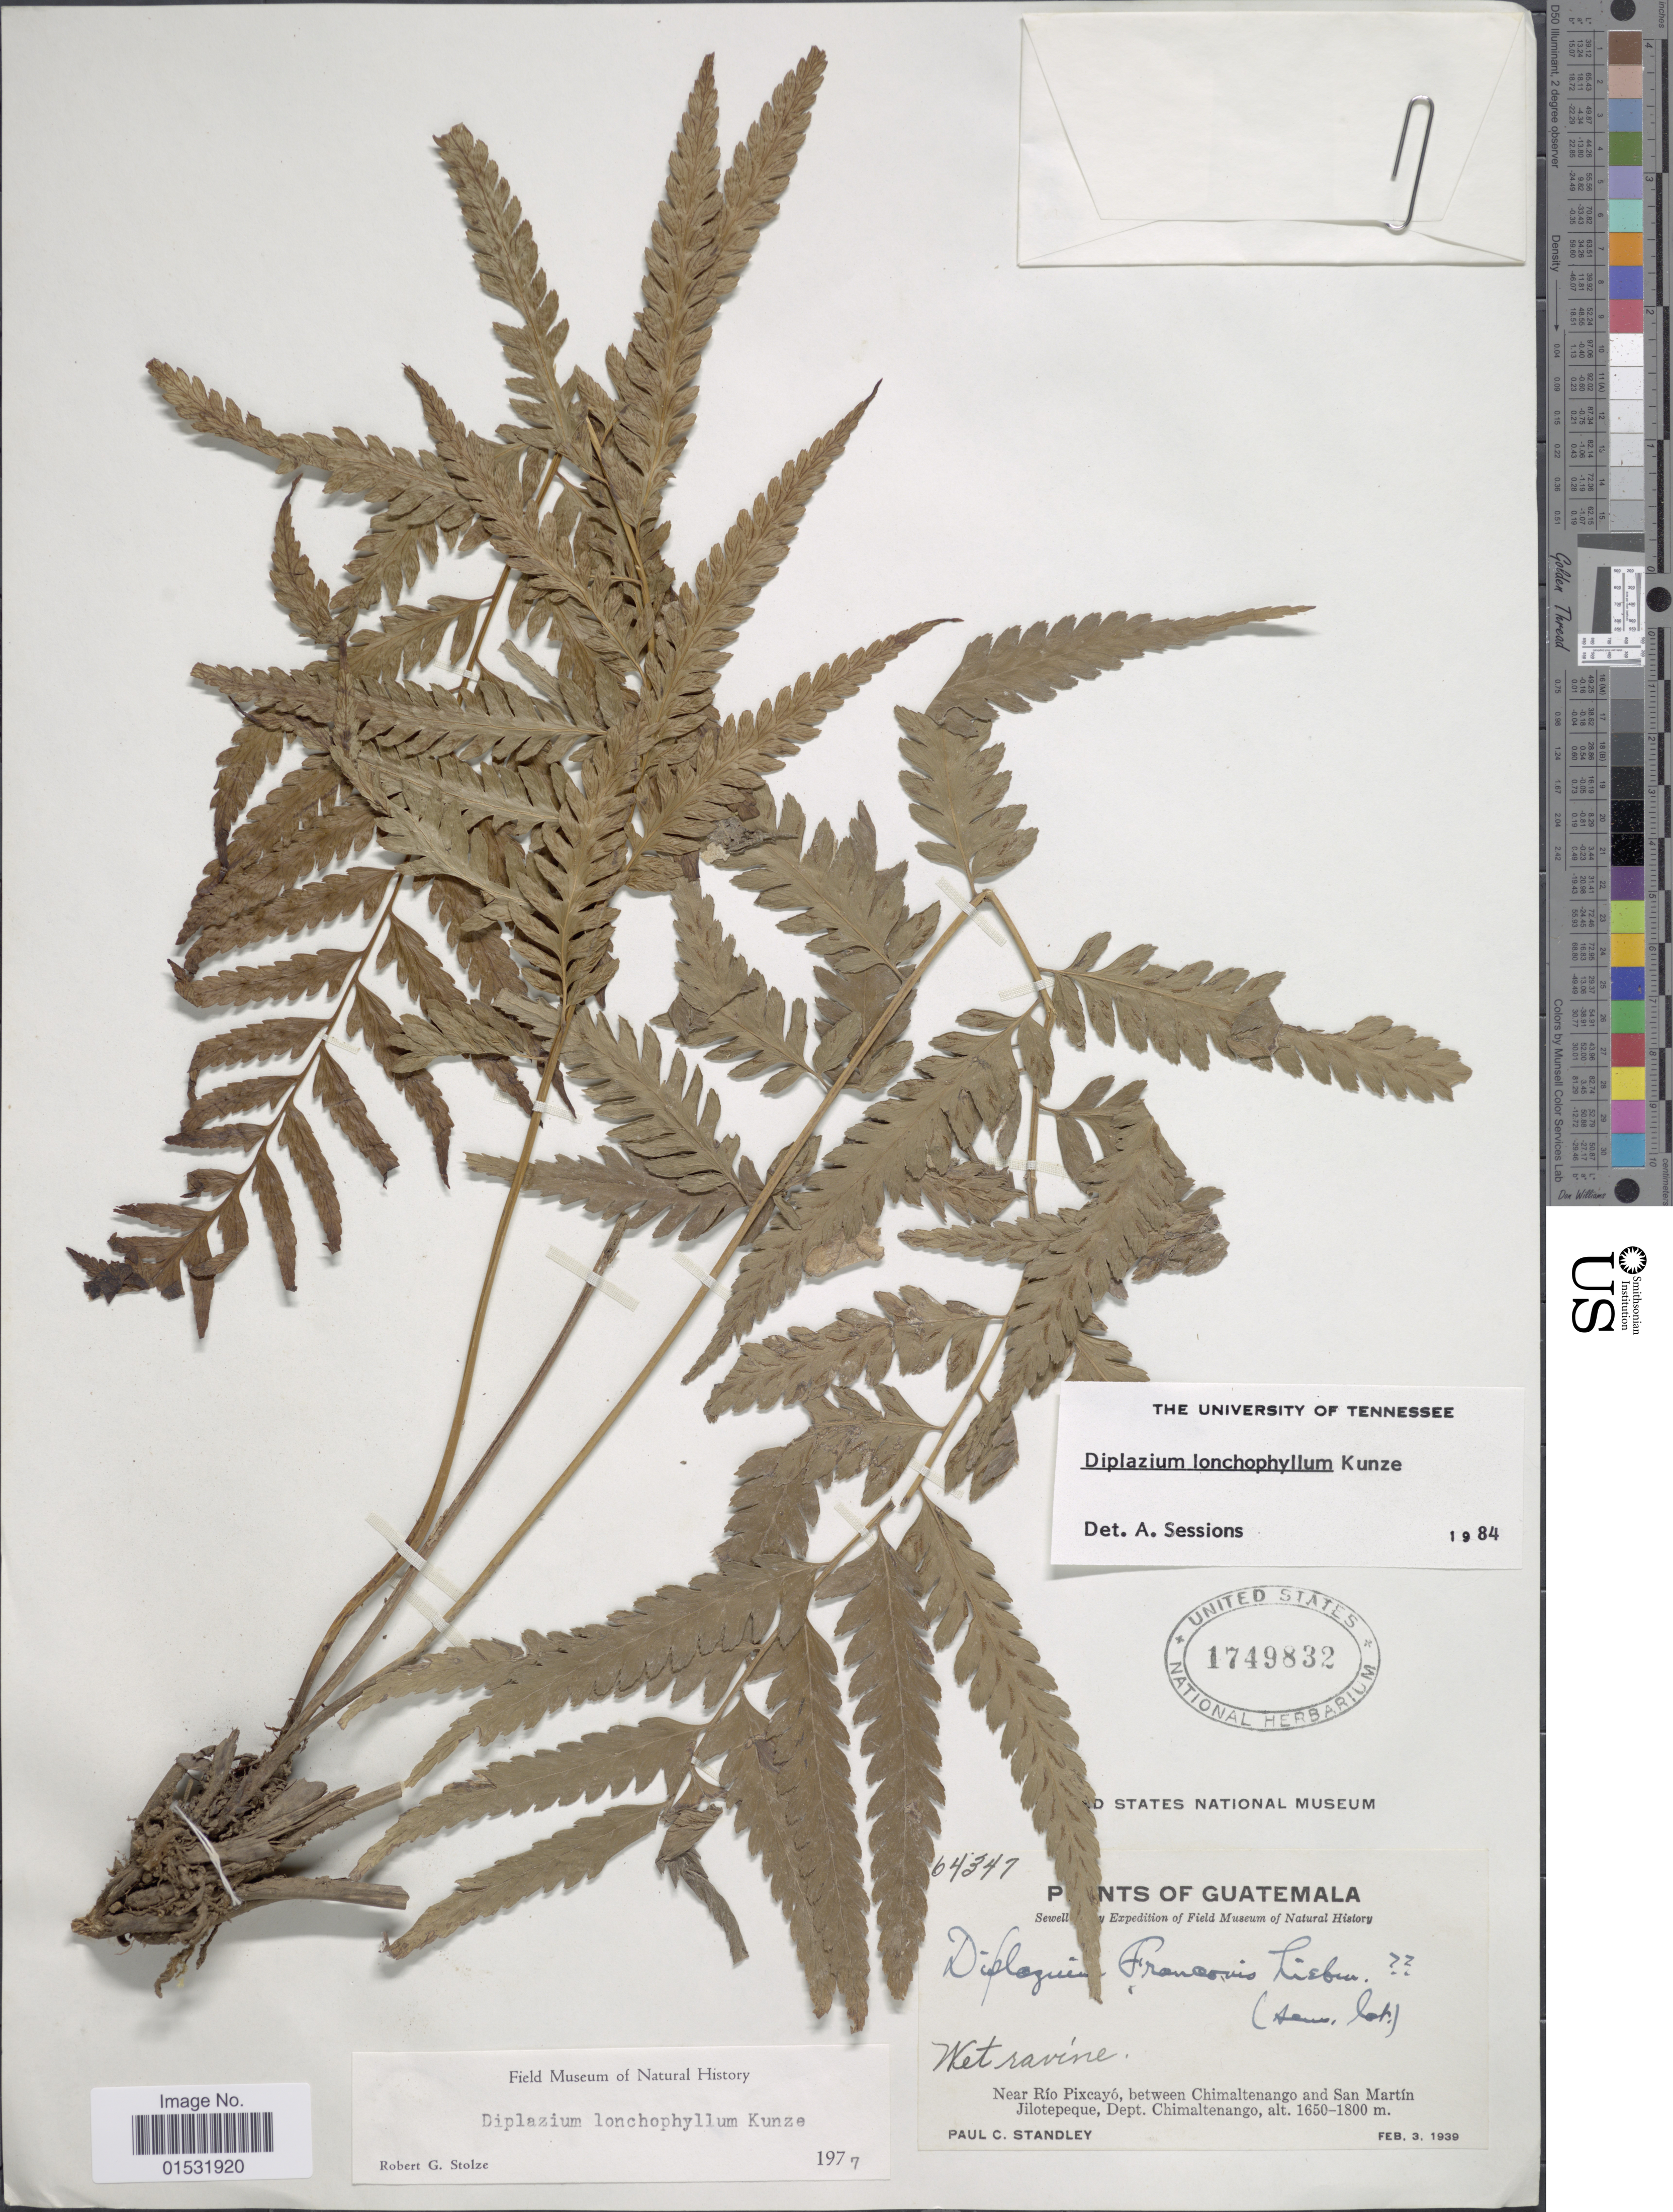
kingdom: Plantae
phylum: Tracheophyta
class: Polypodiopsida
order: Polypodiales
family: Athyriaceae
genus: Diplazium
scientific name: Diplazium lonchophyllum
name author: Kunze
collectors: P. C. Standley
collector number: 64347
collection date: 1939-02-03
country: Guatemala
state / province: Chimaltenango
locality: Near Río Pixcayó, between Chimaltenango and San Martín Jilotepeque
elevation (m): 1650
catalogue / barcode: US 1749832